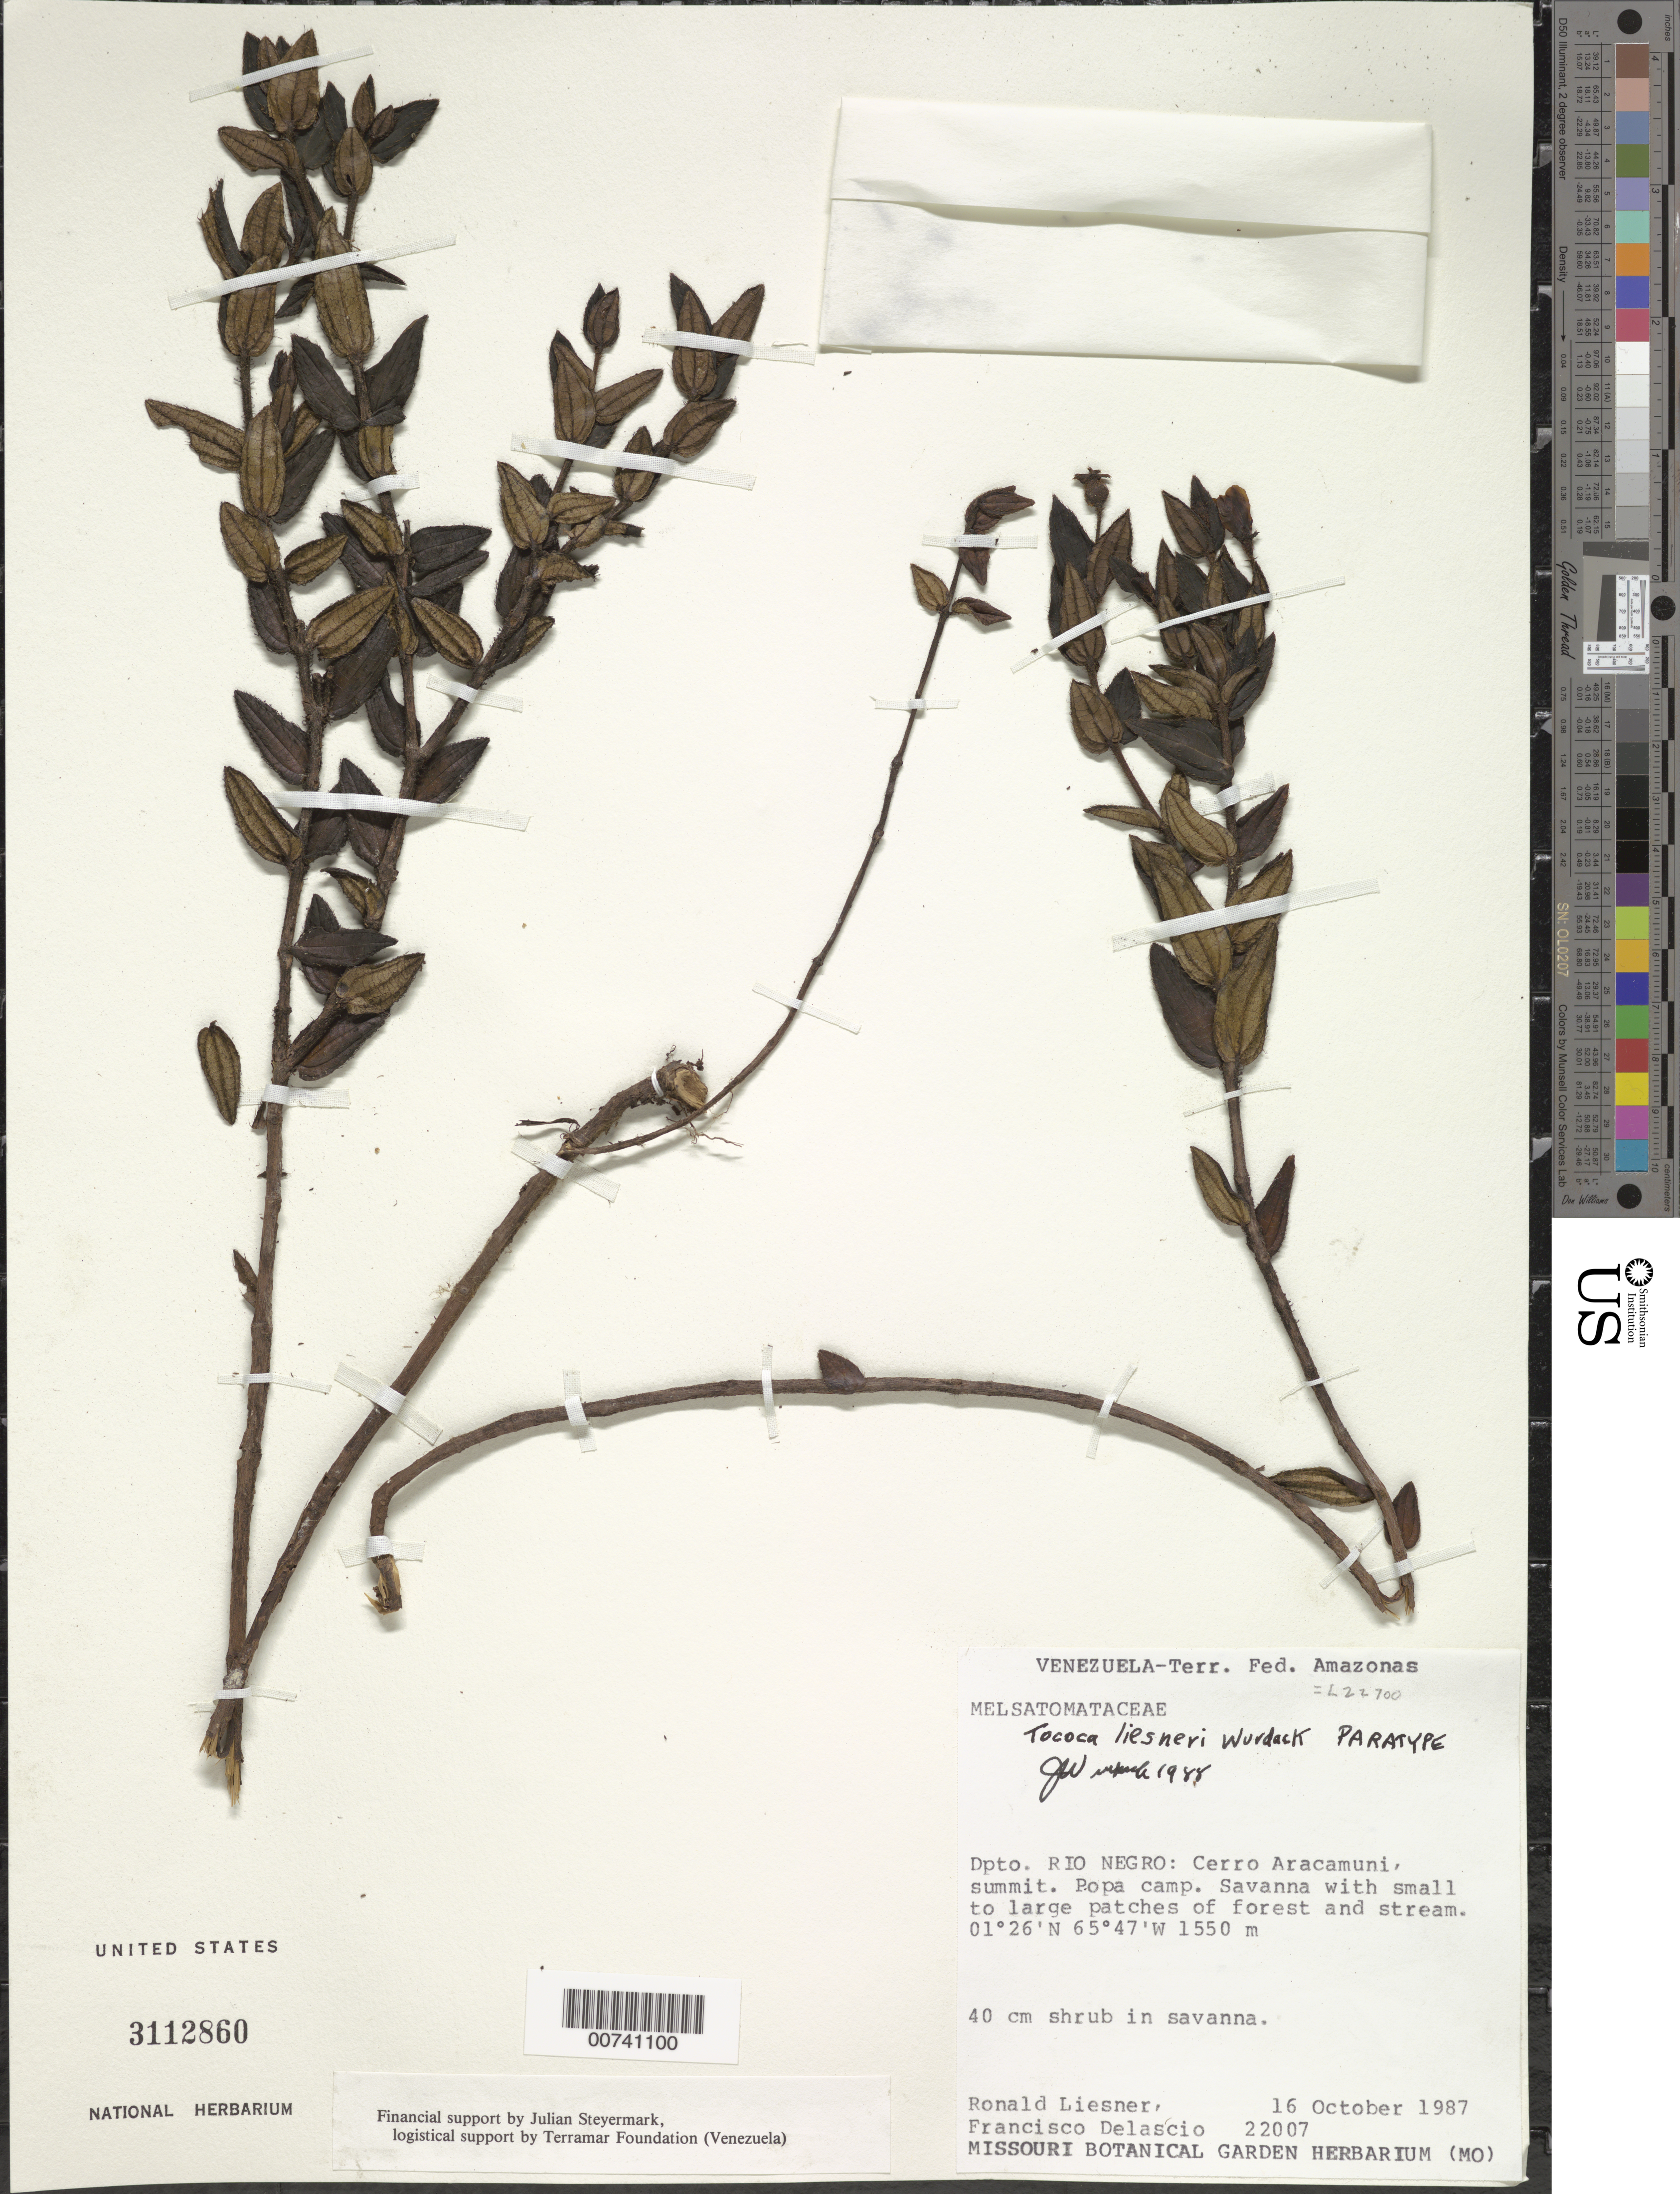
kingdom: Plantae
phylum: Tracheophyta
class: Magnoliopsida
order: Myrtales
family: Melastomataceae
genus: Tococa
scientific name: Tococa liesneri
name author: Wurdack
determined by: Wurdack, John J., (US), US (UNITED STATES)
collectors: R. L. Liesner & F. Delascio C.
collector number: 22007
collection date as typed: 16-Oct-87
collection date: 1987-10-16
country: Venezuela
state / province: Amazonas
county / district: Río Negro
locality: Cerro Aracamuni, Popa camp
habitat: Savanna with small to large patches of forest and stream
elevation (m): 1550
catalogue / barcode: US 3112860